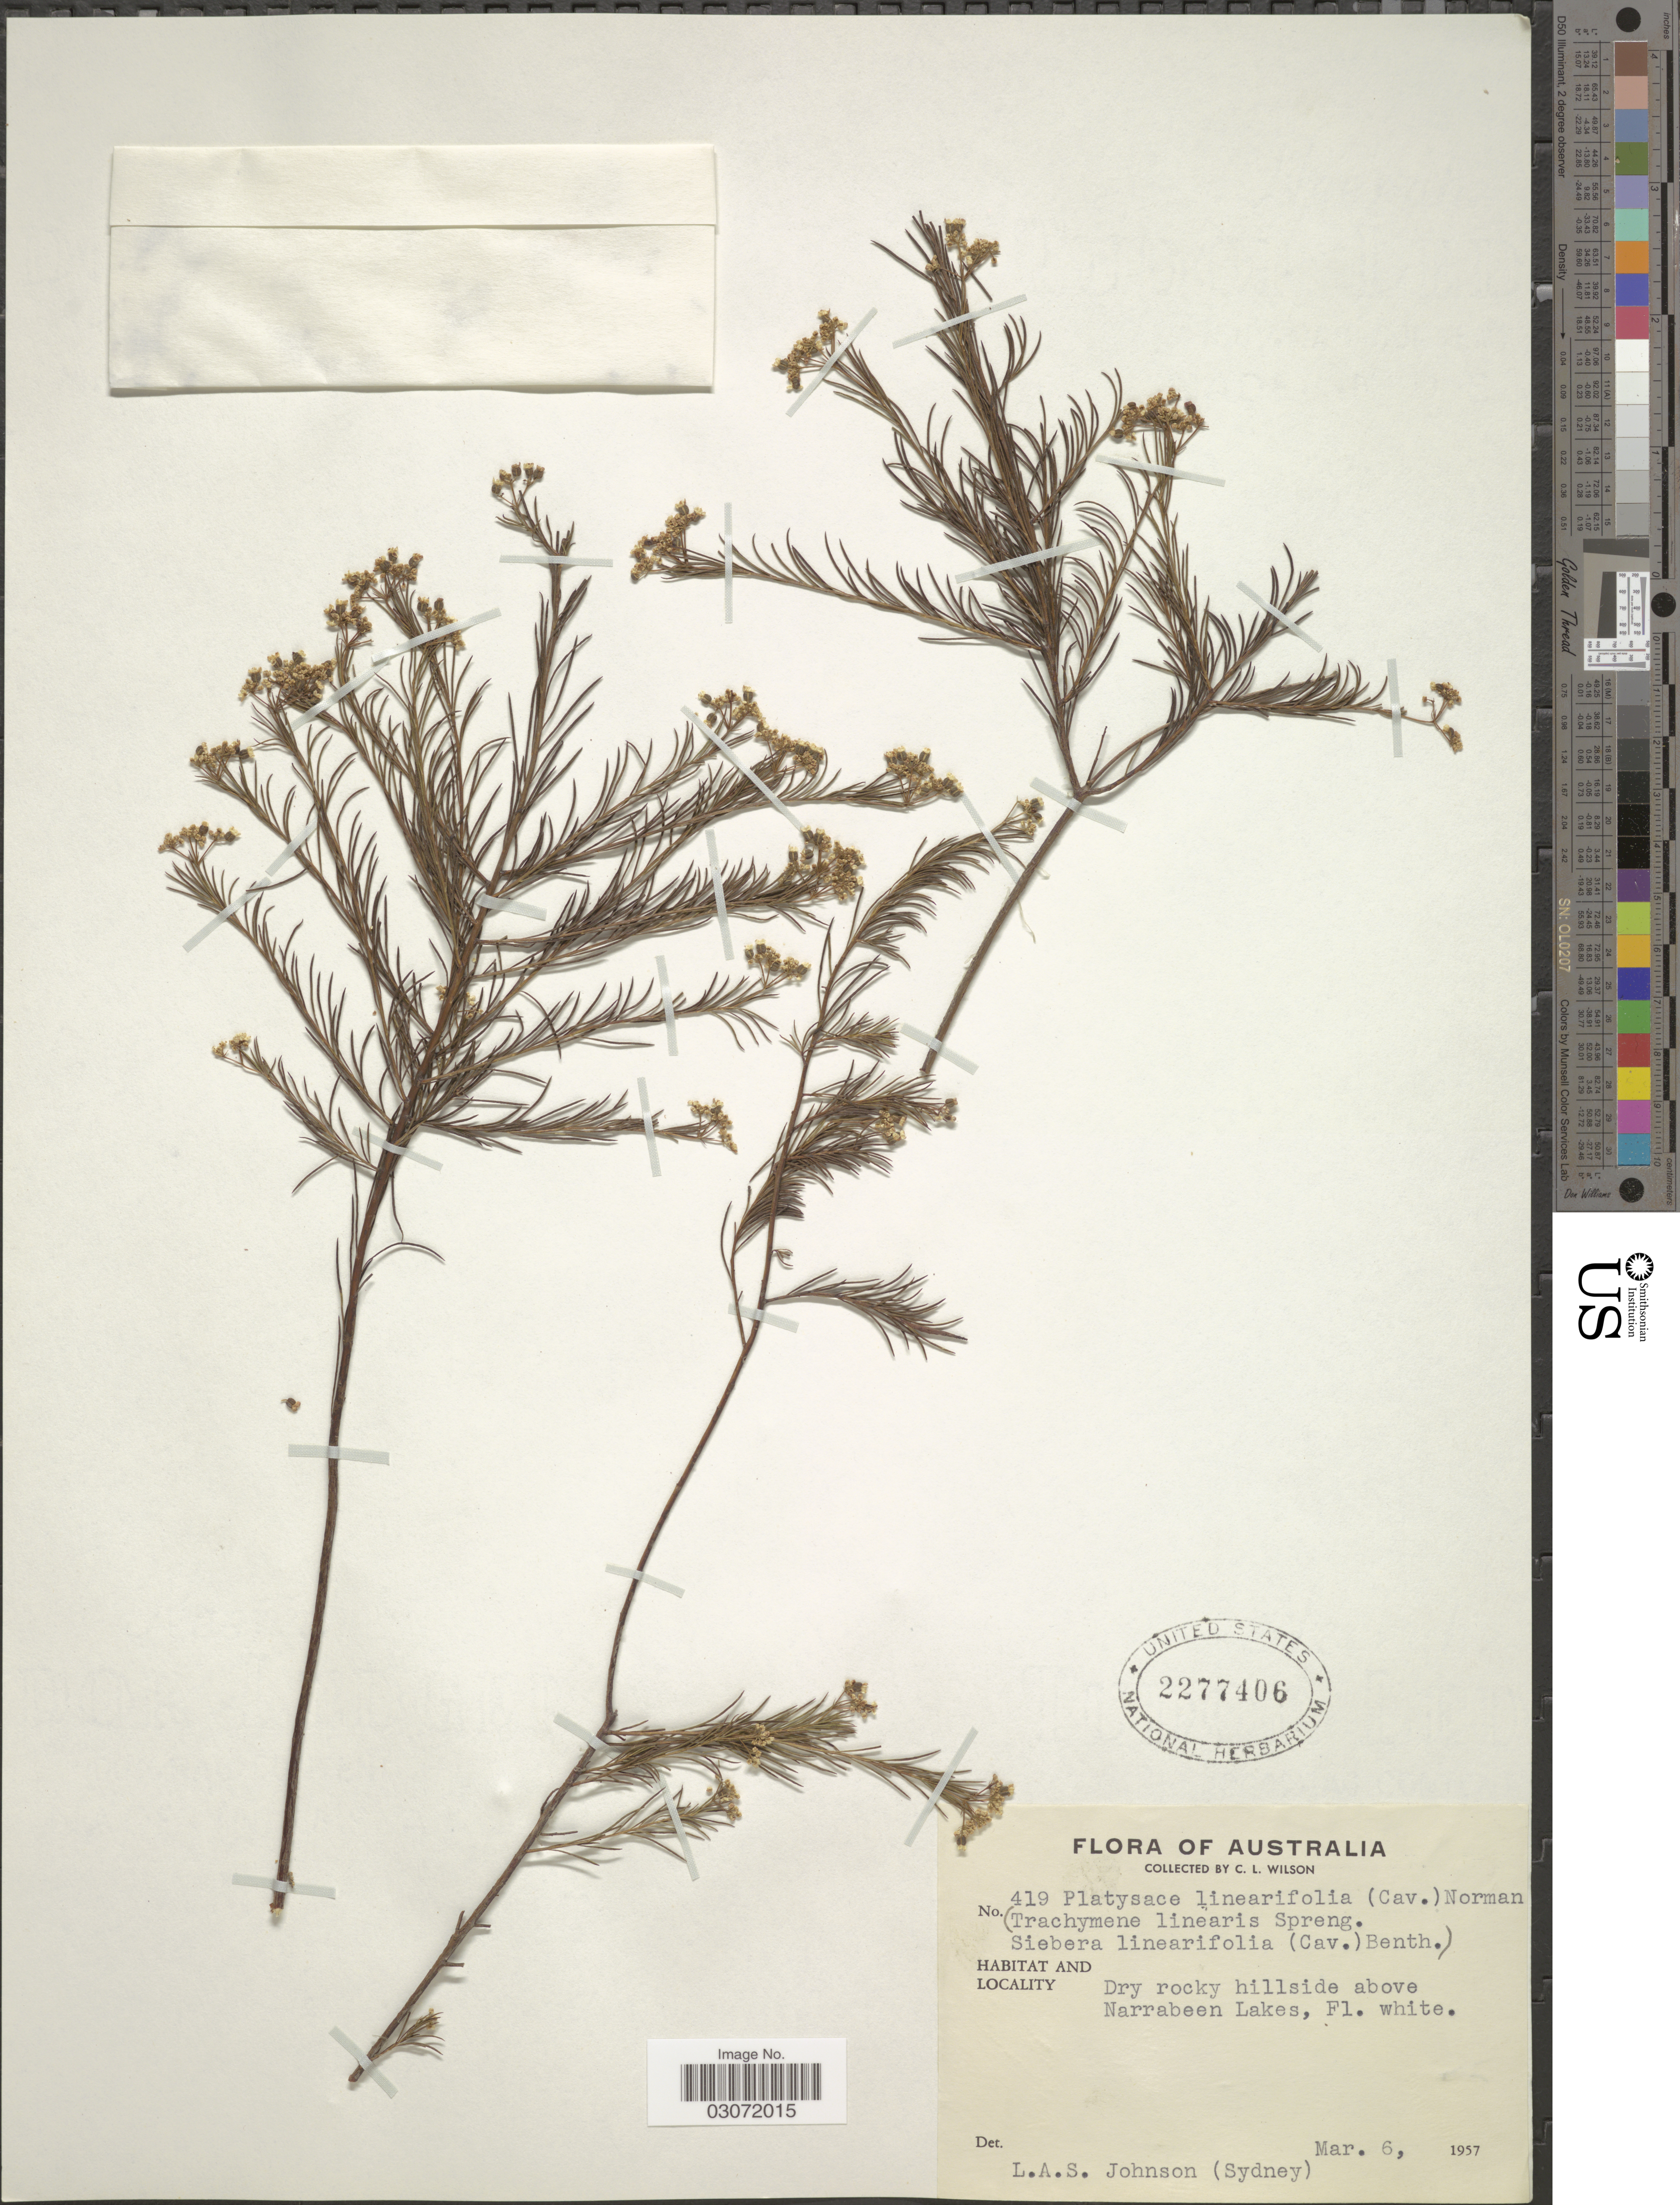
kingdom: Plantae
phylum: Tracheophyta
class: Magnoliopsida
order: Apiales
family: Apiaceae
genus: Platysace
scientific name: Platysace linearifolia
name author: (Cav.) C. Norman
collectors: C. L. Wilson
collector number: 419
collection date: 1957-03-06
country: Australia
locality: Dry rocky hillside above Narrabeen Lakes.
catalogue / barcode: US 2277406